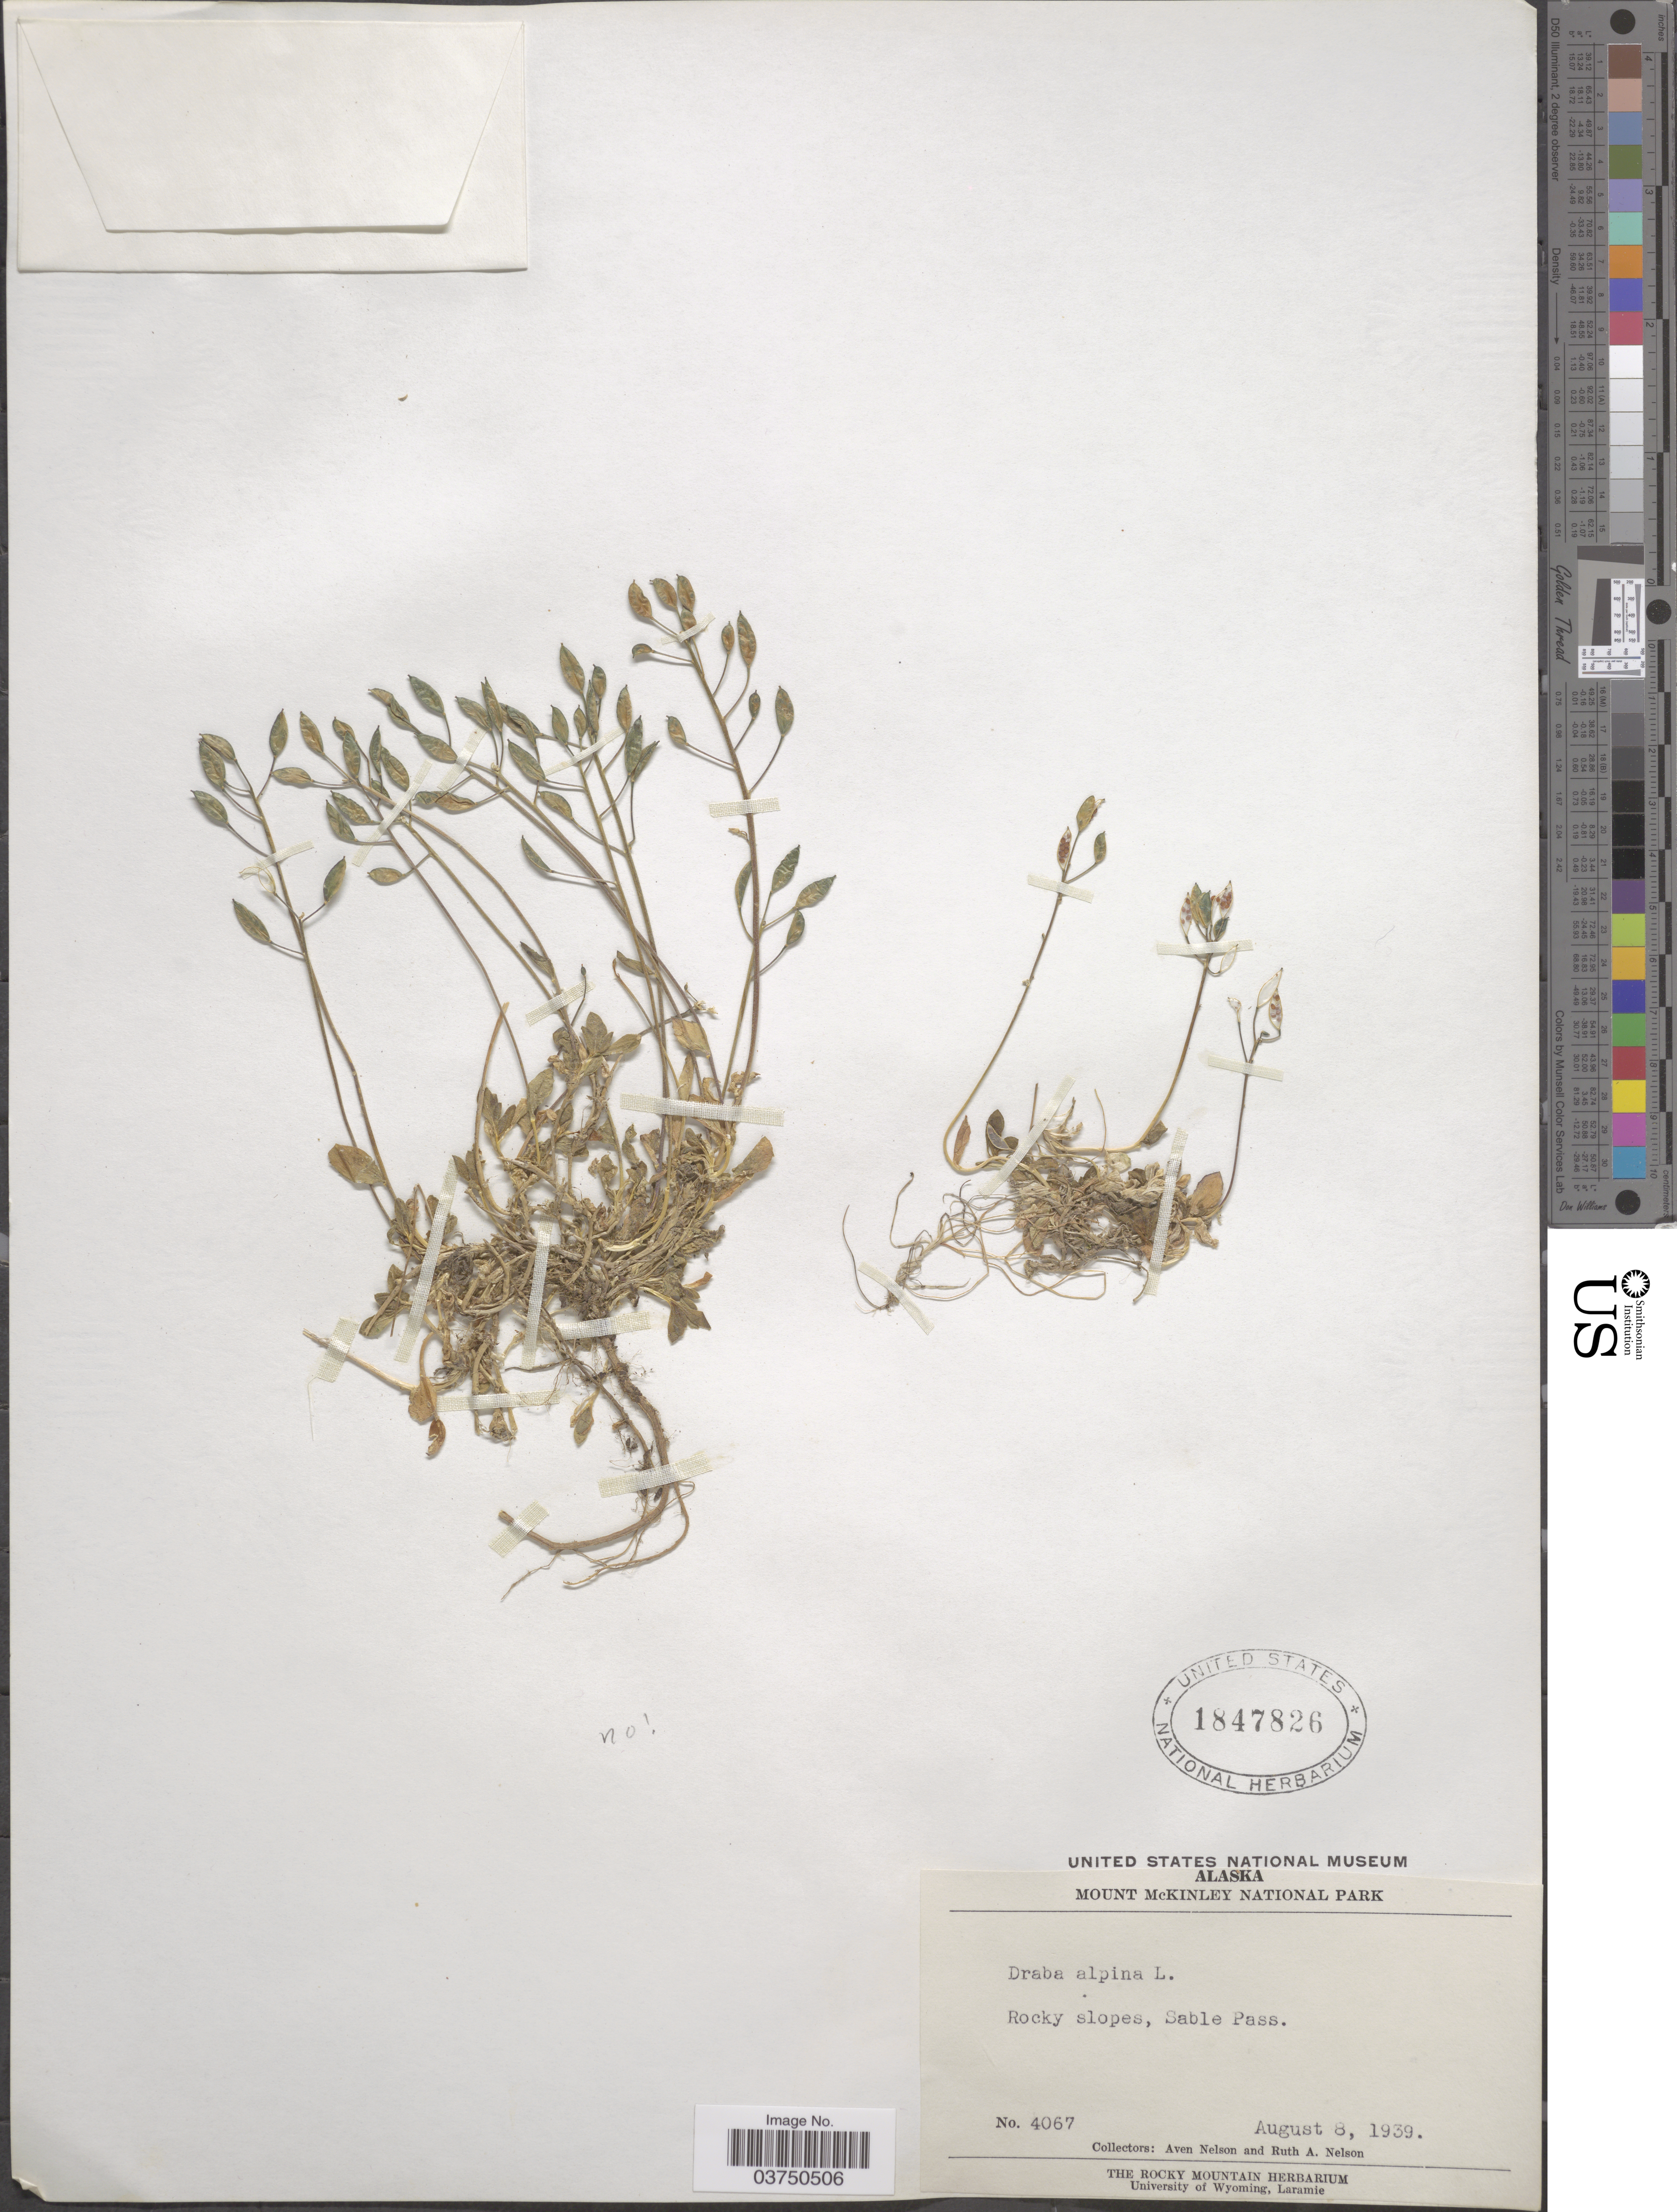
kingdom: Plantae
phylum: Tracheophyta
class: Magnoliopsida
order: Brassicales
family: Brassicaceae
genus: Draba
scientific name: Draba alpina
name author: L.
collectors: A. Nelson & R. A. Nelson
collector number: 4067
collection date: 1939-08-08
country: United States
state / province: Alaska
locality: Mount McKinley National Park. Rocky slopes, Sable Pass.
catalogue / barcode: US 1847826